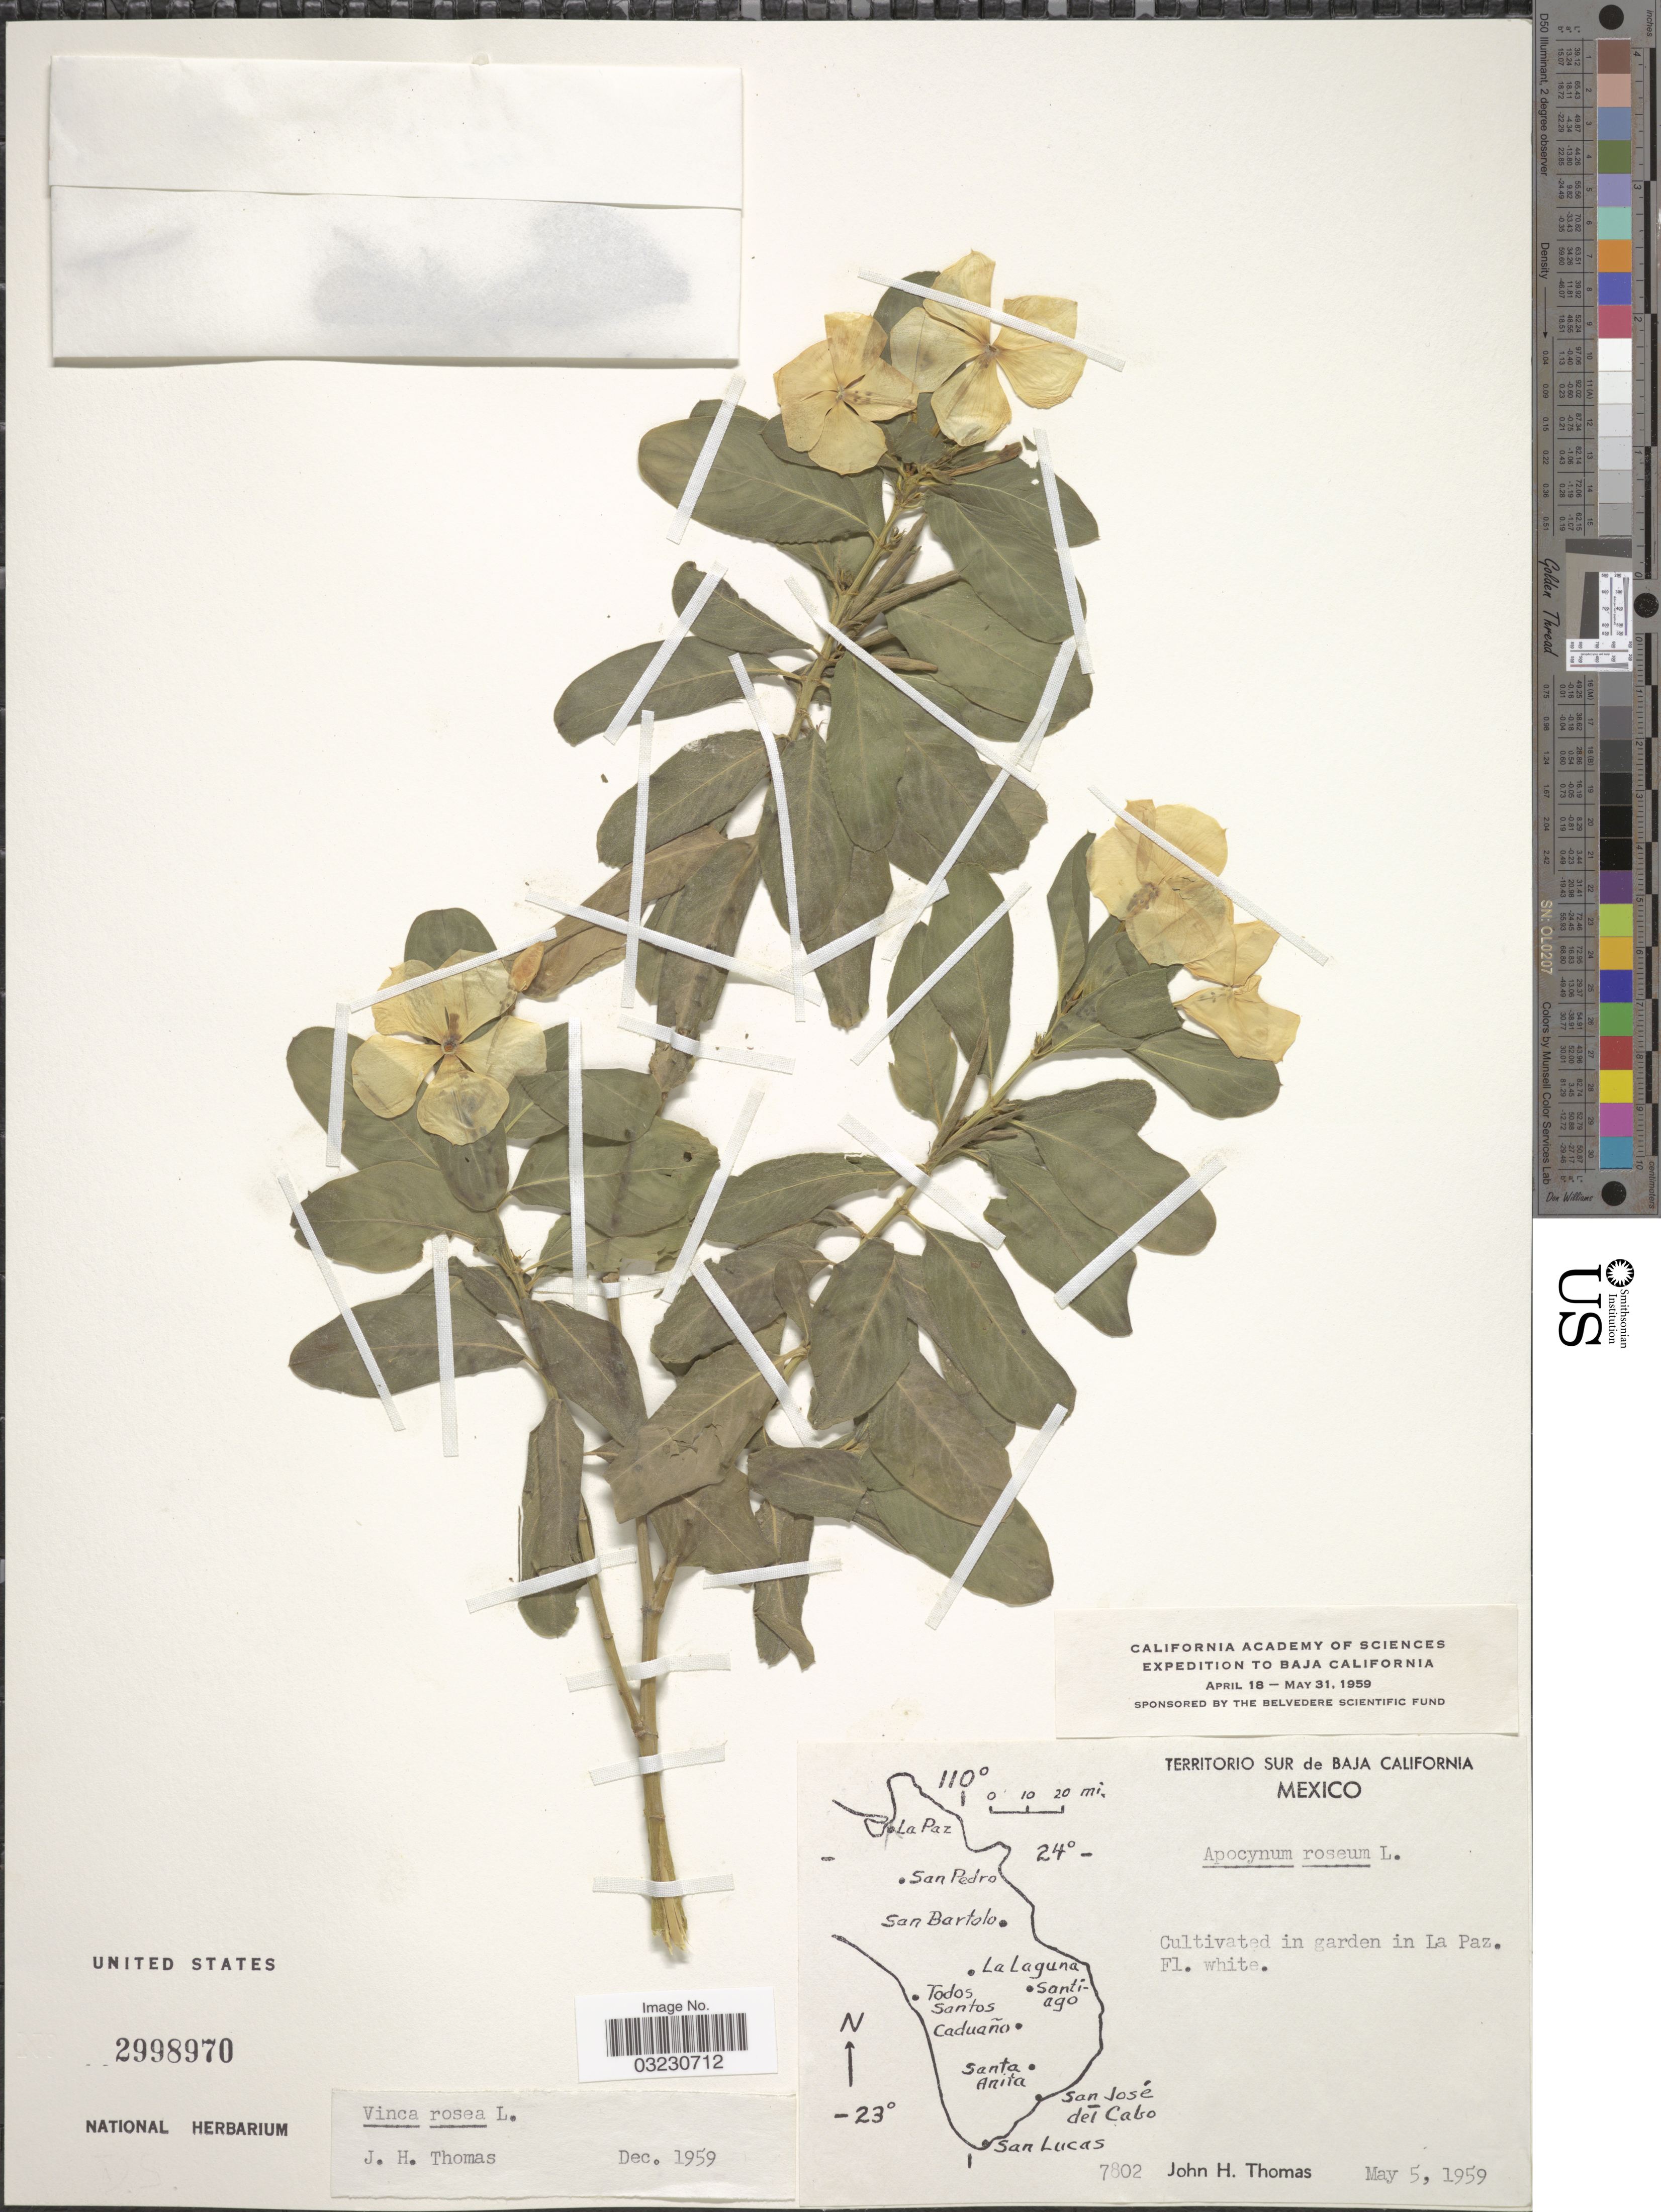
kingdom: Plantae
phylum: Tracheophyta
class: Magnoliopsida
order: Gentianales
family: Apocynaceae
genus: Catharanthus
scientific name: Catharanthus roseus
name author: (L.) G. Don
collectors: J. H. Thomas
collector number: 7802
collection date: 1959-05-05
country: Mexico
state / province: Baja California Sur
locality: Territorio Sur de Baja California, Cultivated in garden in La Paz.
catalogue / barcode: US 2998970